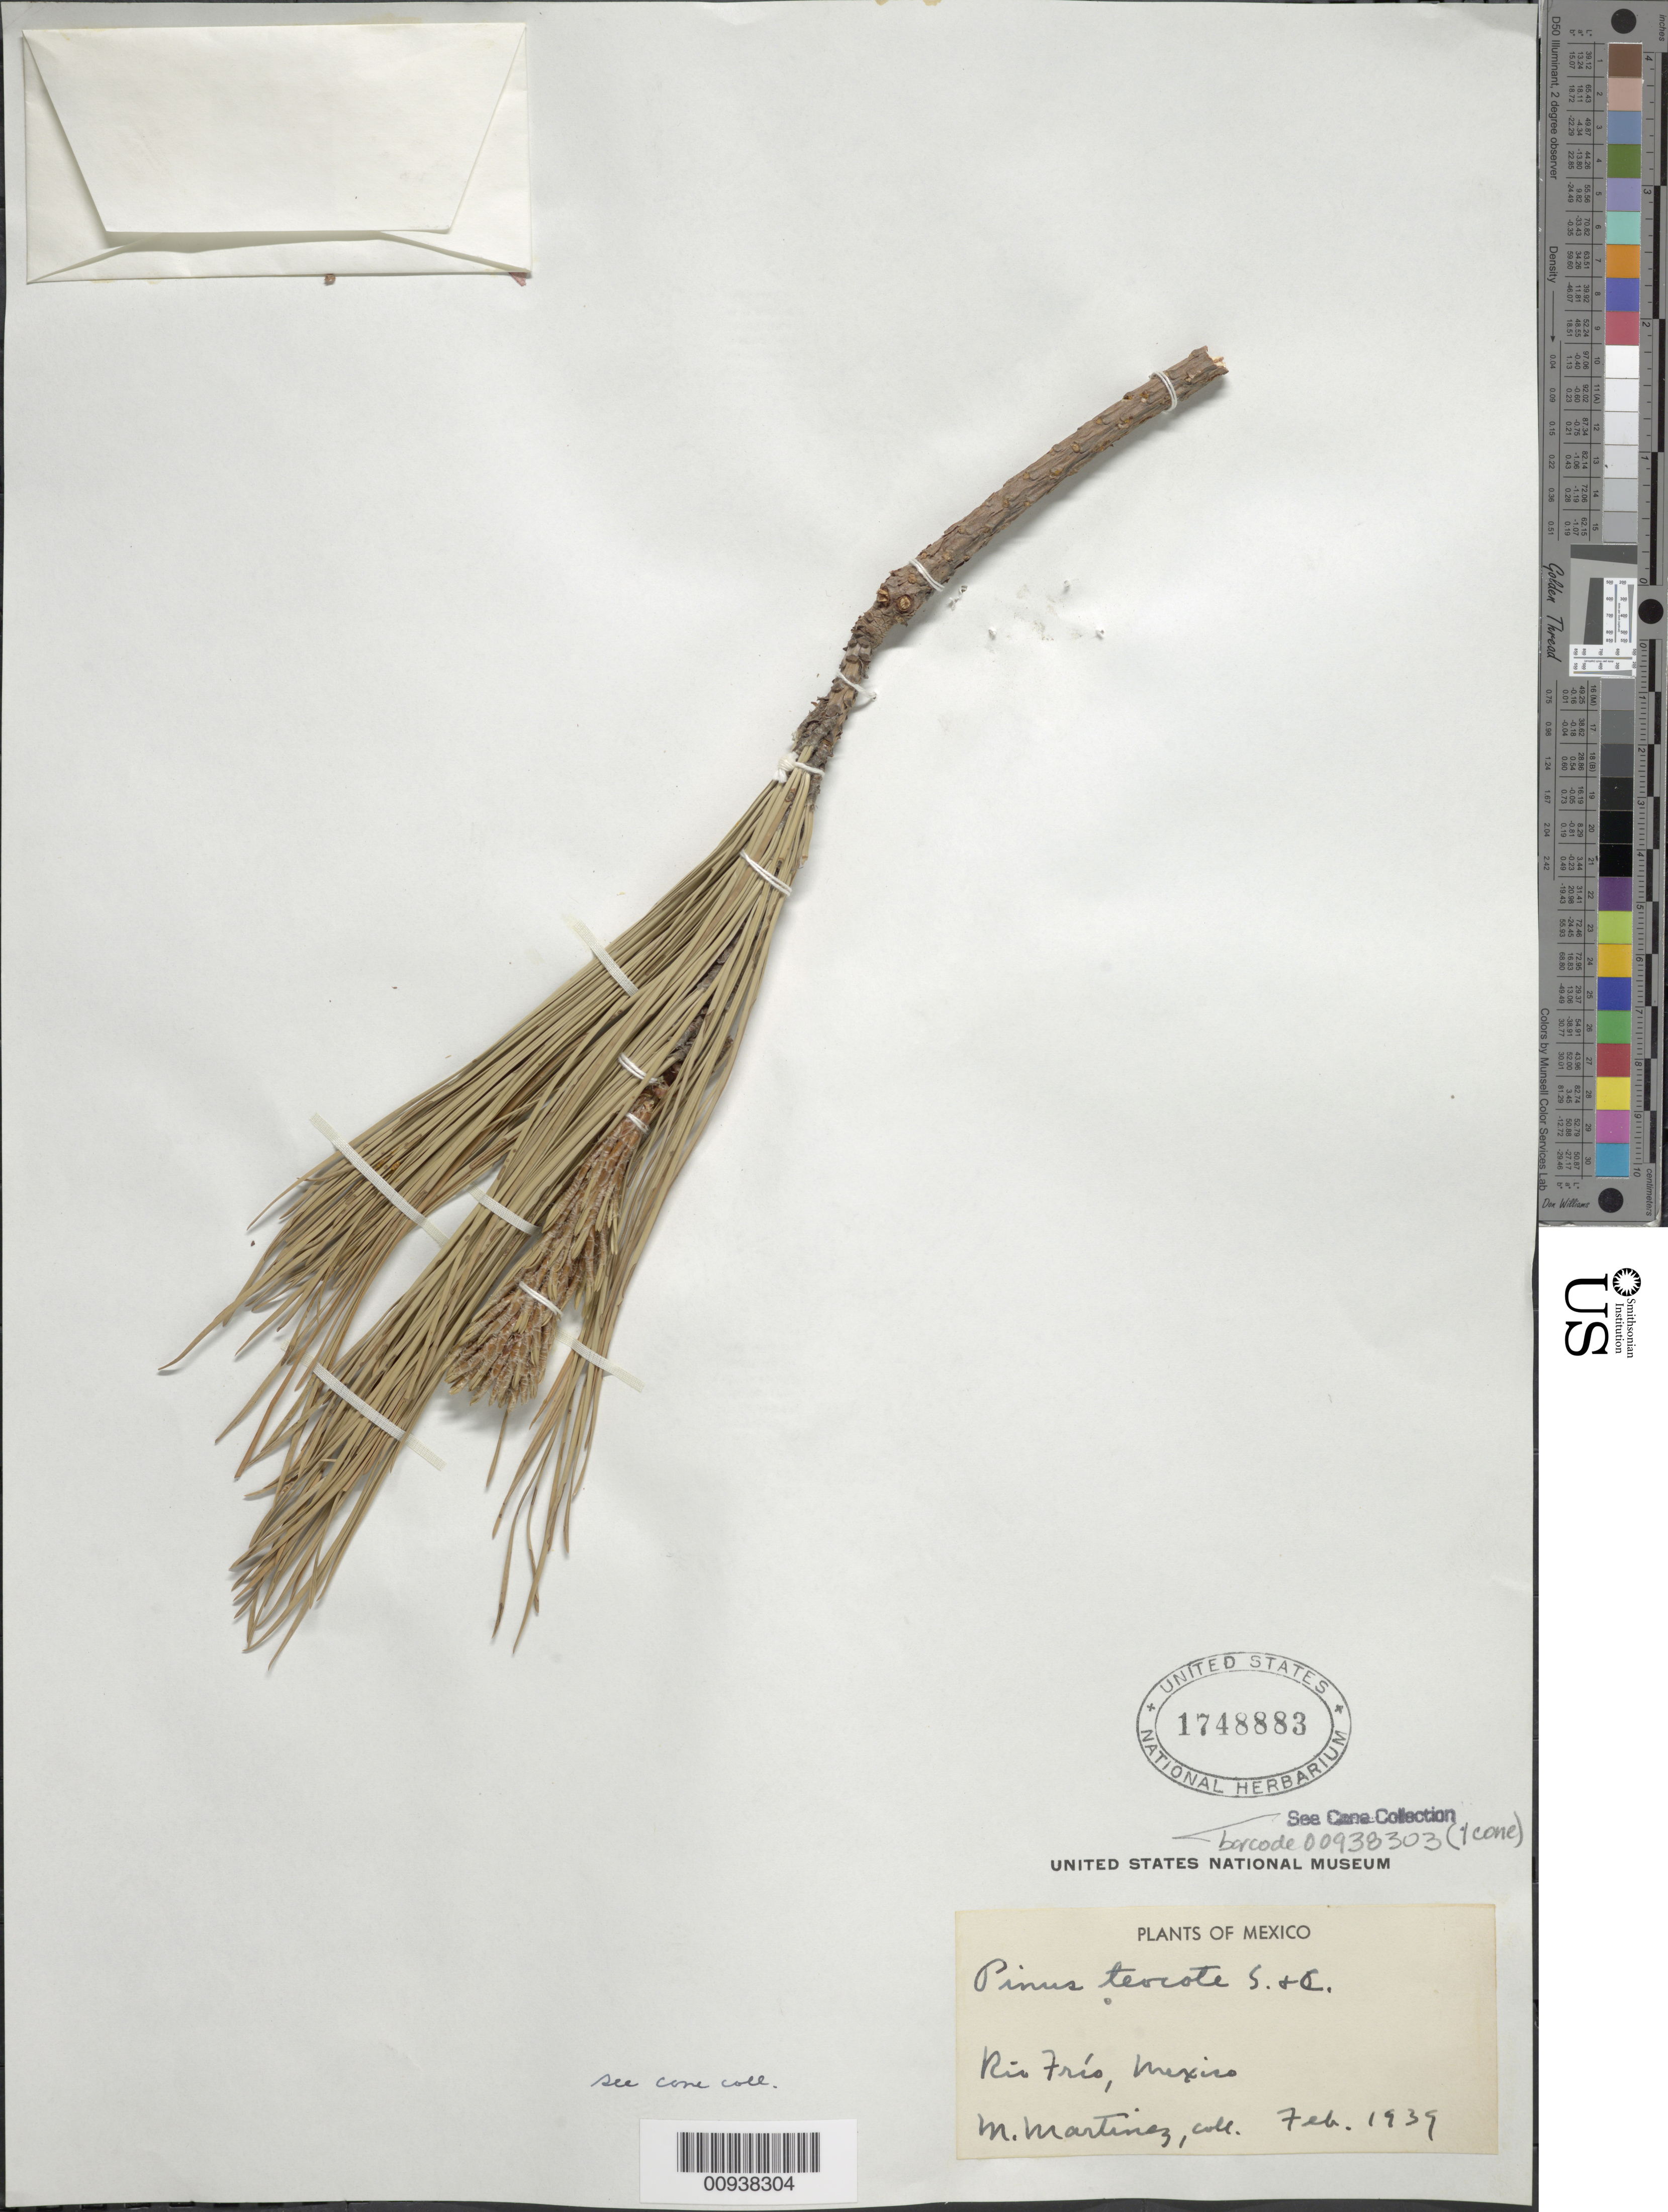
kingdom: Plantae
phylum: Tracheophyta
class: Pinopsida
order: Pinales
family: Pinaceae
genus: Pinus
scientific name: Pinus teocote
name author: Schltdl. & Cham.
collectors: M. Martinez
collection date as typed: Feb 1939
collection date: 1939-02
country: Mexico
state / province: México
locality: Río Frío.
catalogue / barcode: US 1748883